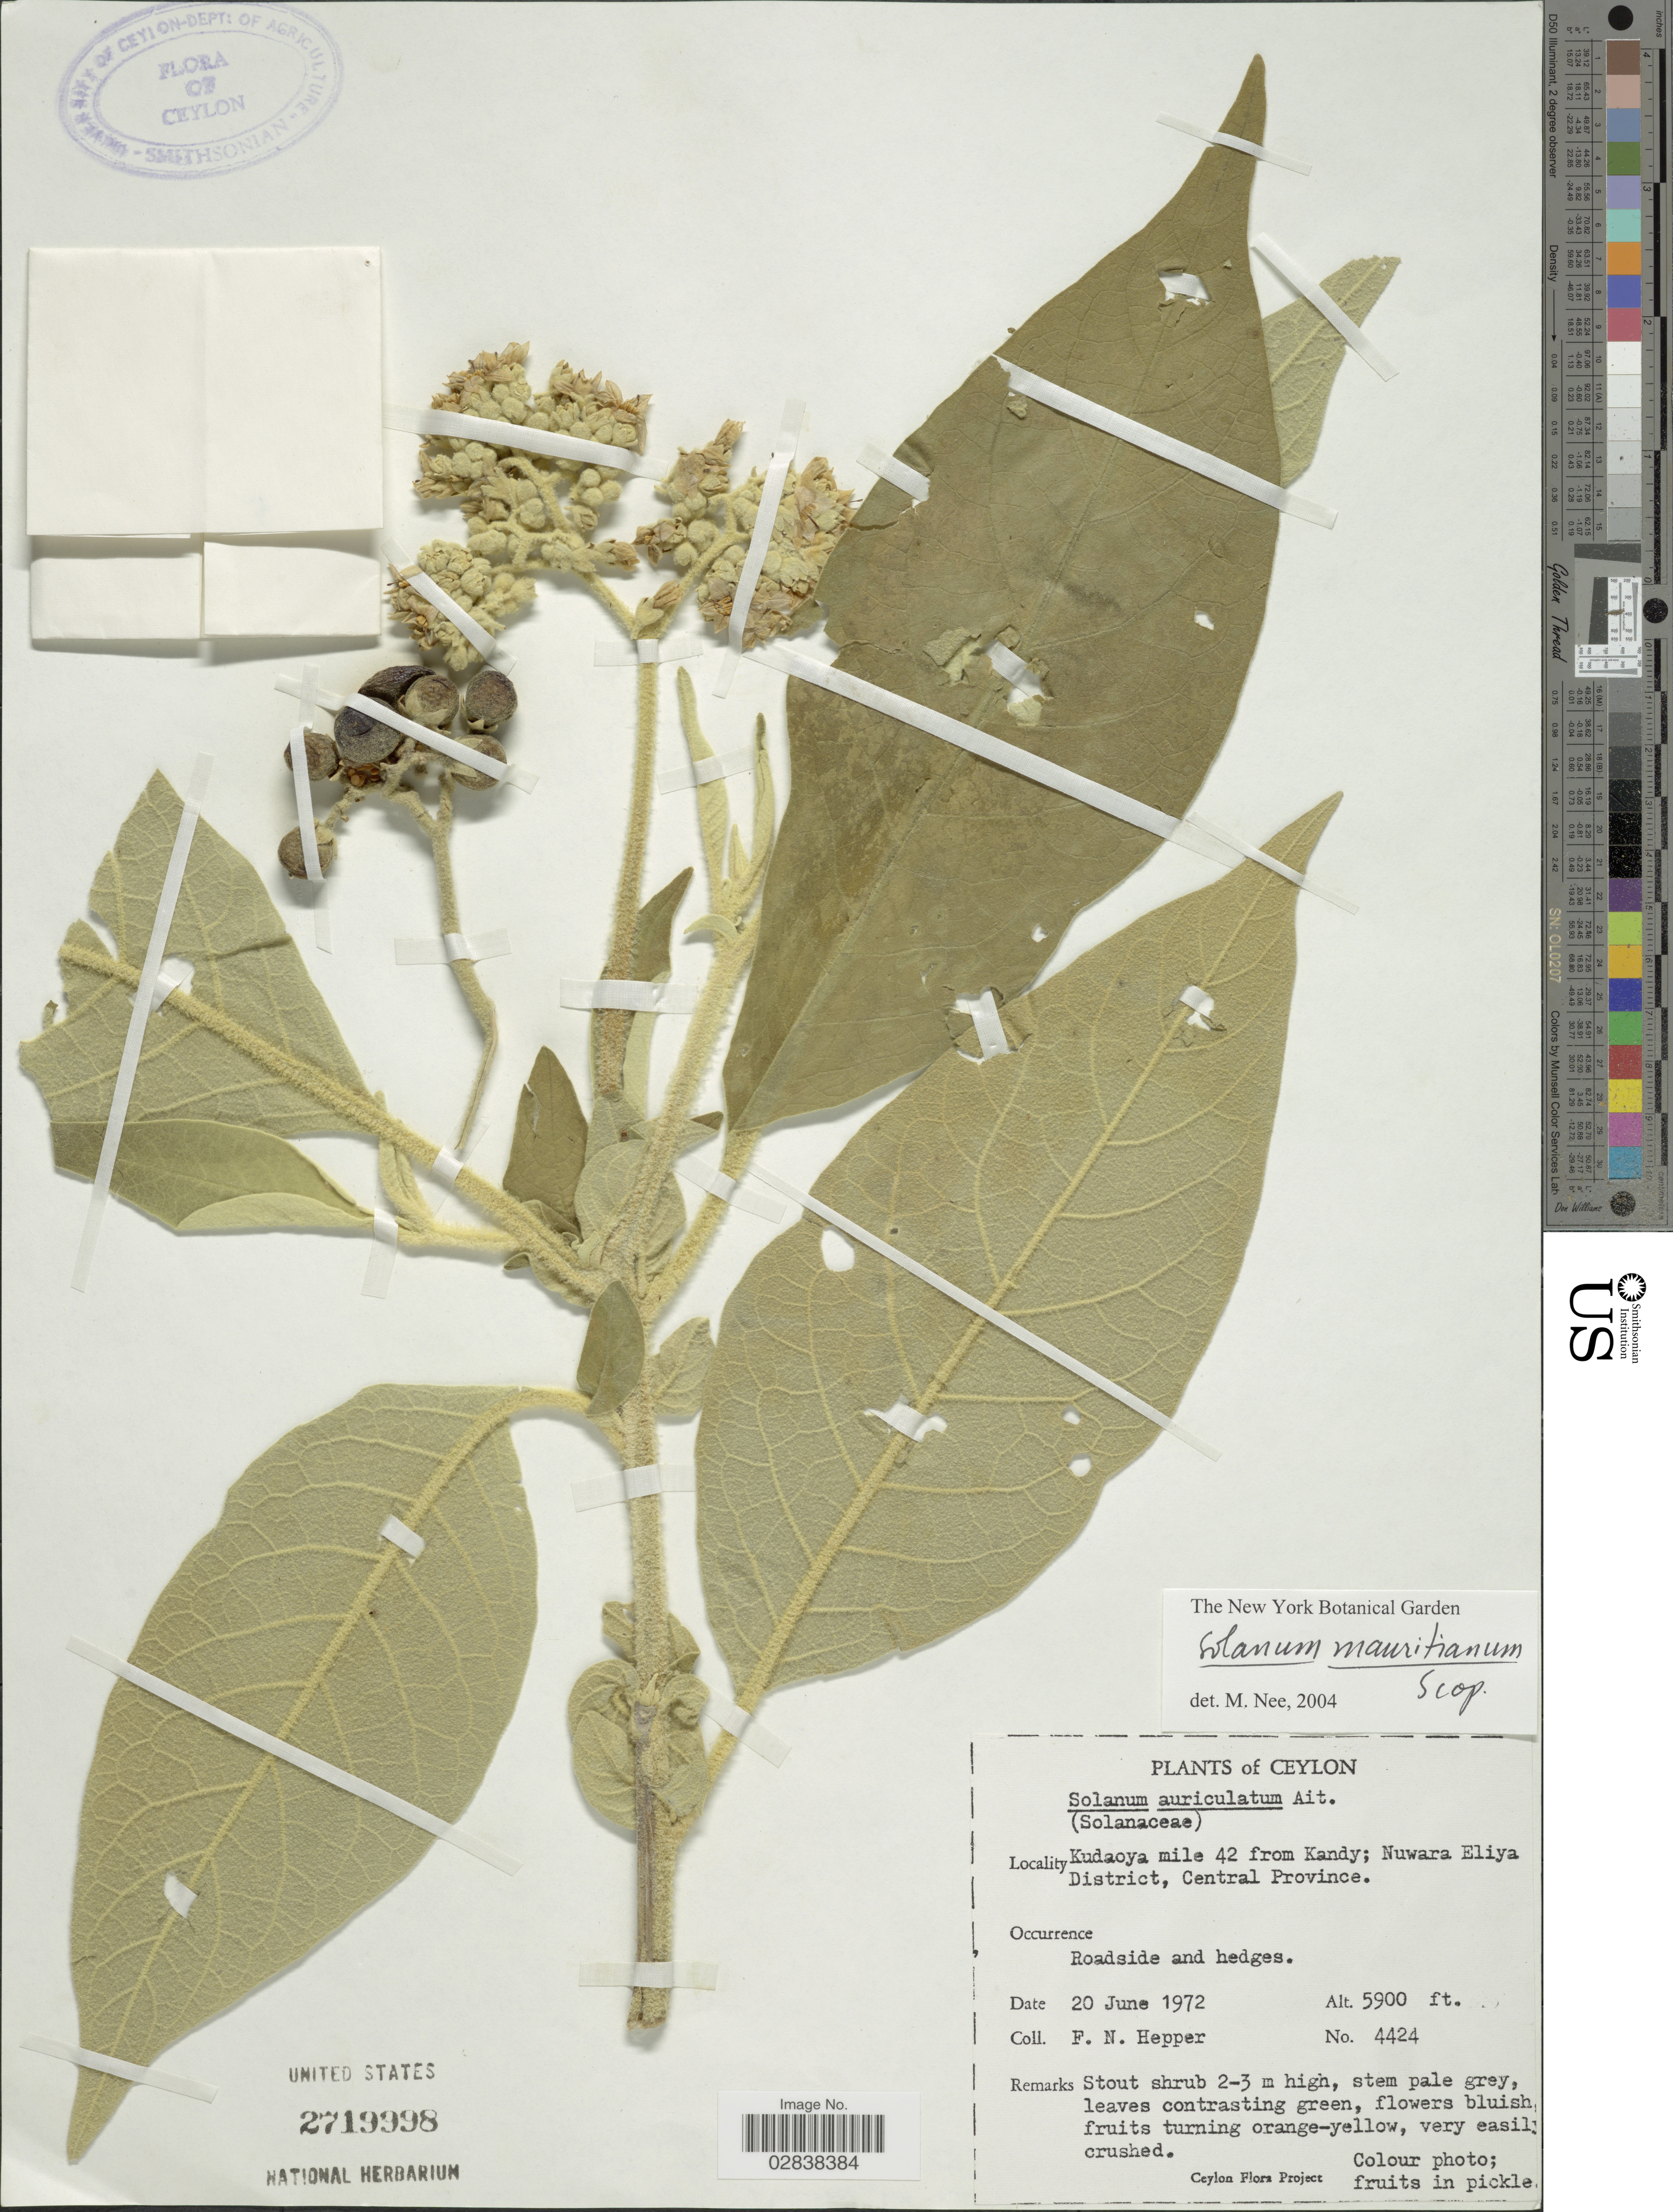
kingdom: Plantae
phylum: Tracheophyta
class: Magnoliopsida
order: Solanales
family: Solanaceae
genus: Solanum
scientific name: Solanum mauritianum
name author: Scop.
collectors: F. Hepper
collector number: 4424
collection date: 1972-06-20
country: Sri Lanka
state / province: Central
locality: Ceylon, Kudaoya mile 42 from Kandy, Nuwara Eliya District.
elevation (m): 1798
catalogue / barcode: US 2719998